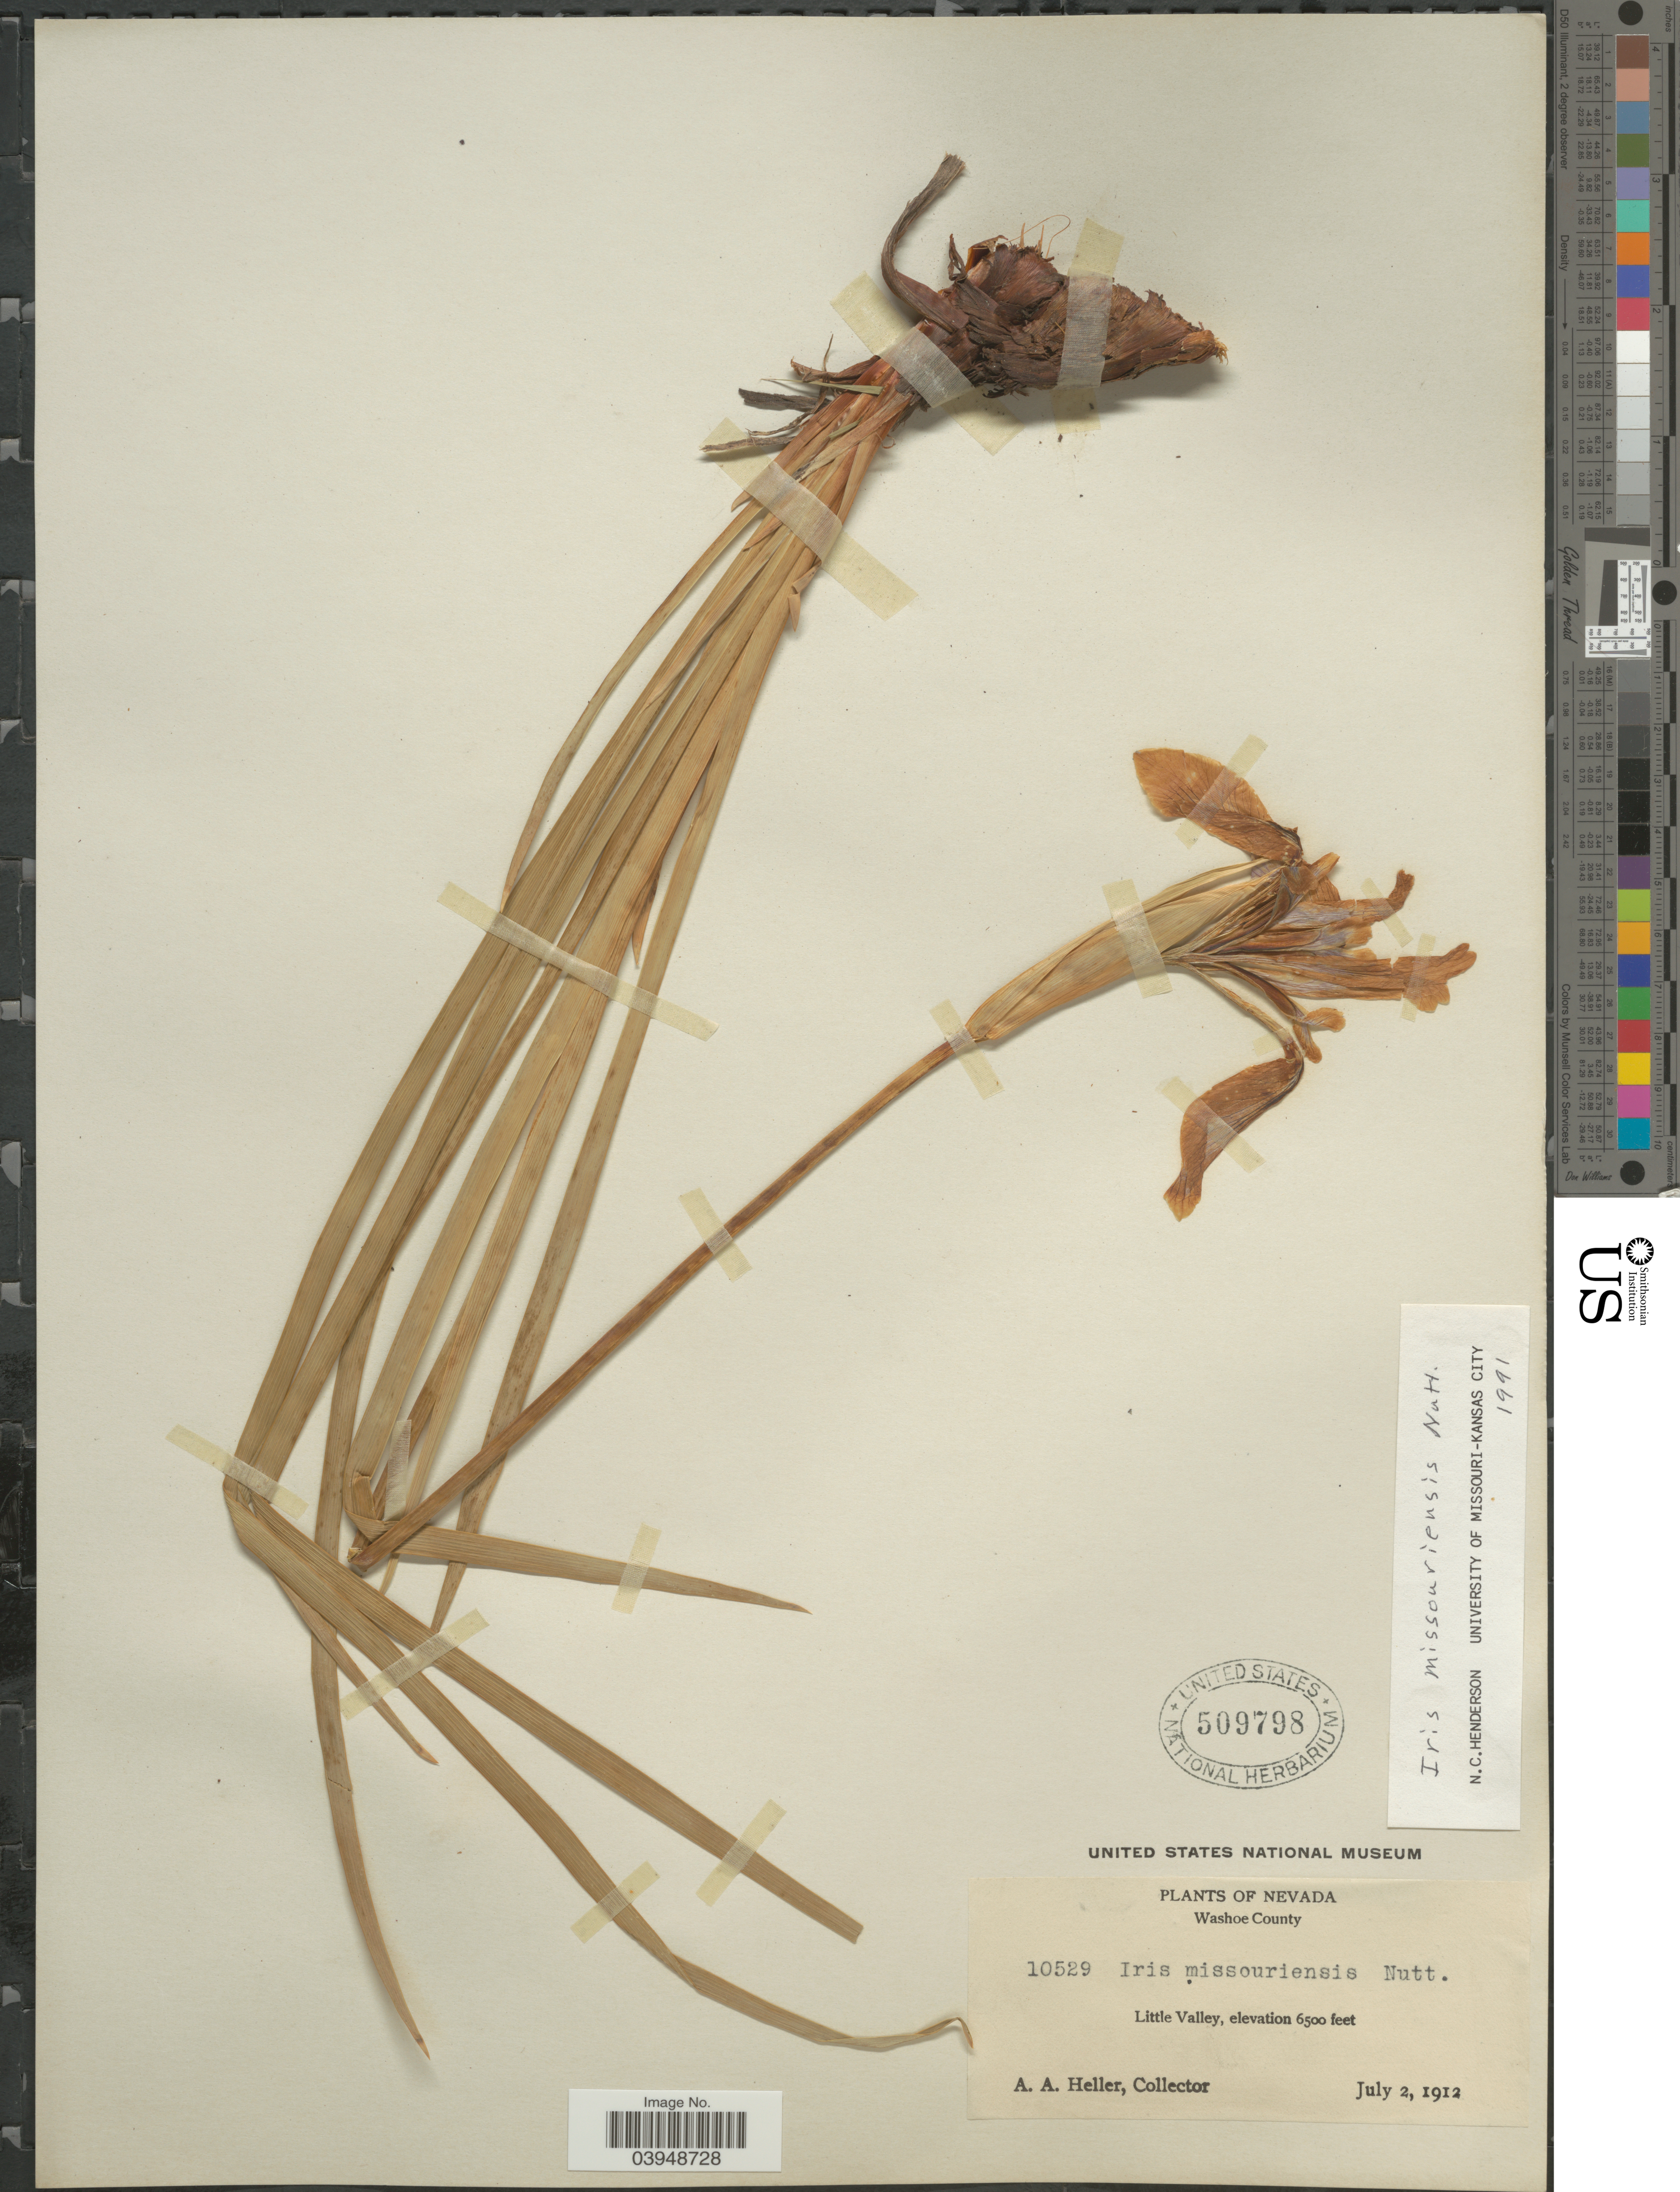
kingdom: Plantae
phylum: Tracheophyta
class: Liliopsida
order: Asparagales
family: Iridaceae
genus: Iris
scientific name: Iris missouriensis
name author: Nutt.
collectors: A. A. Heller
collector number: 10529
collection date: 1912-07-02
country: United States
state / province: Nevada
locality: Washoe County. Little Valley.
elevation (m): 1981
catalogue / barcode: US 509798